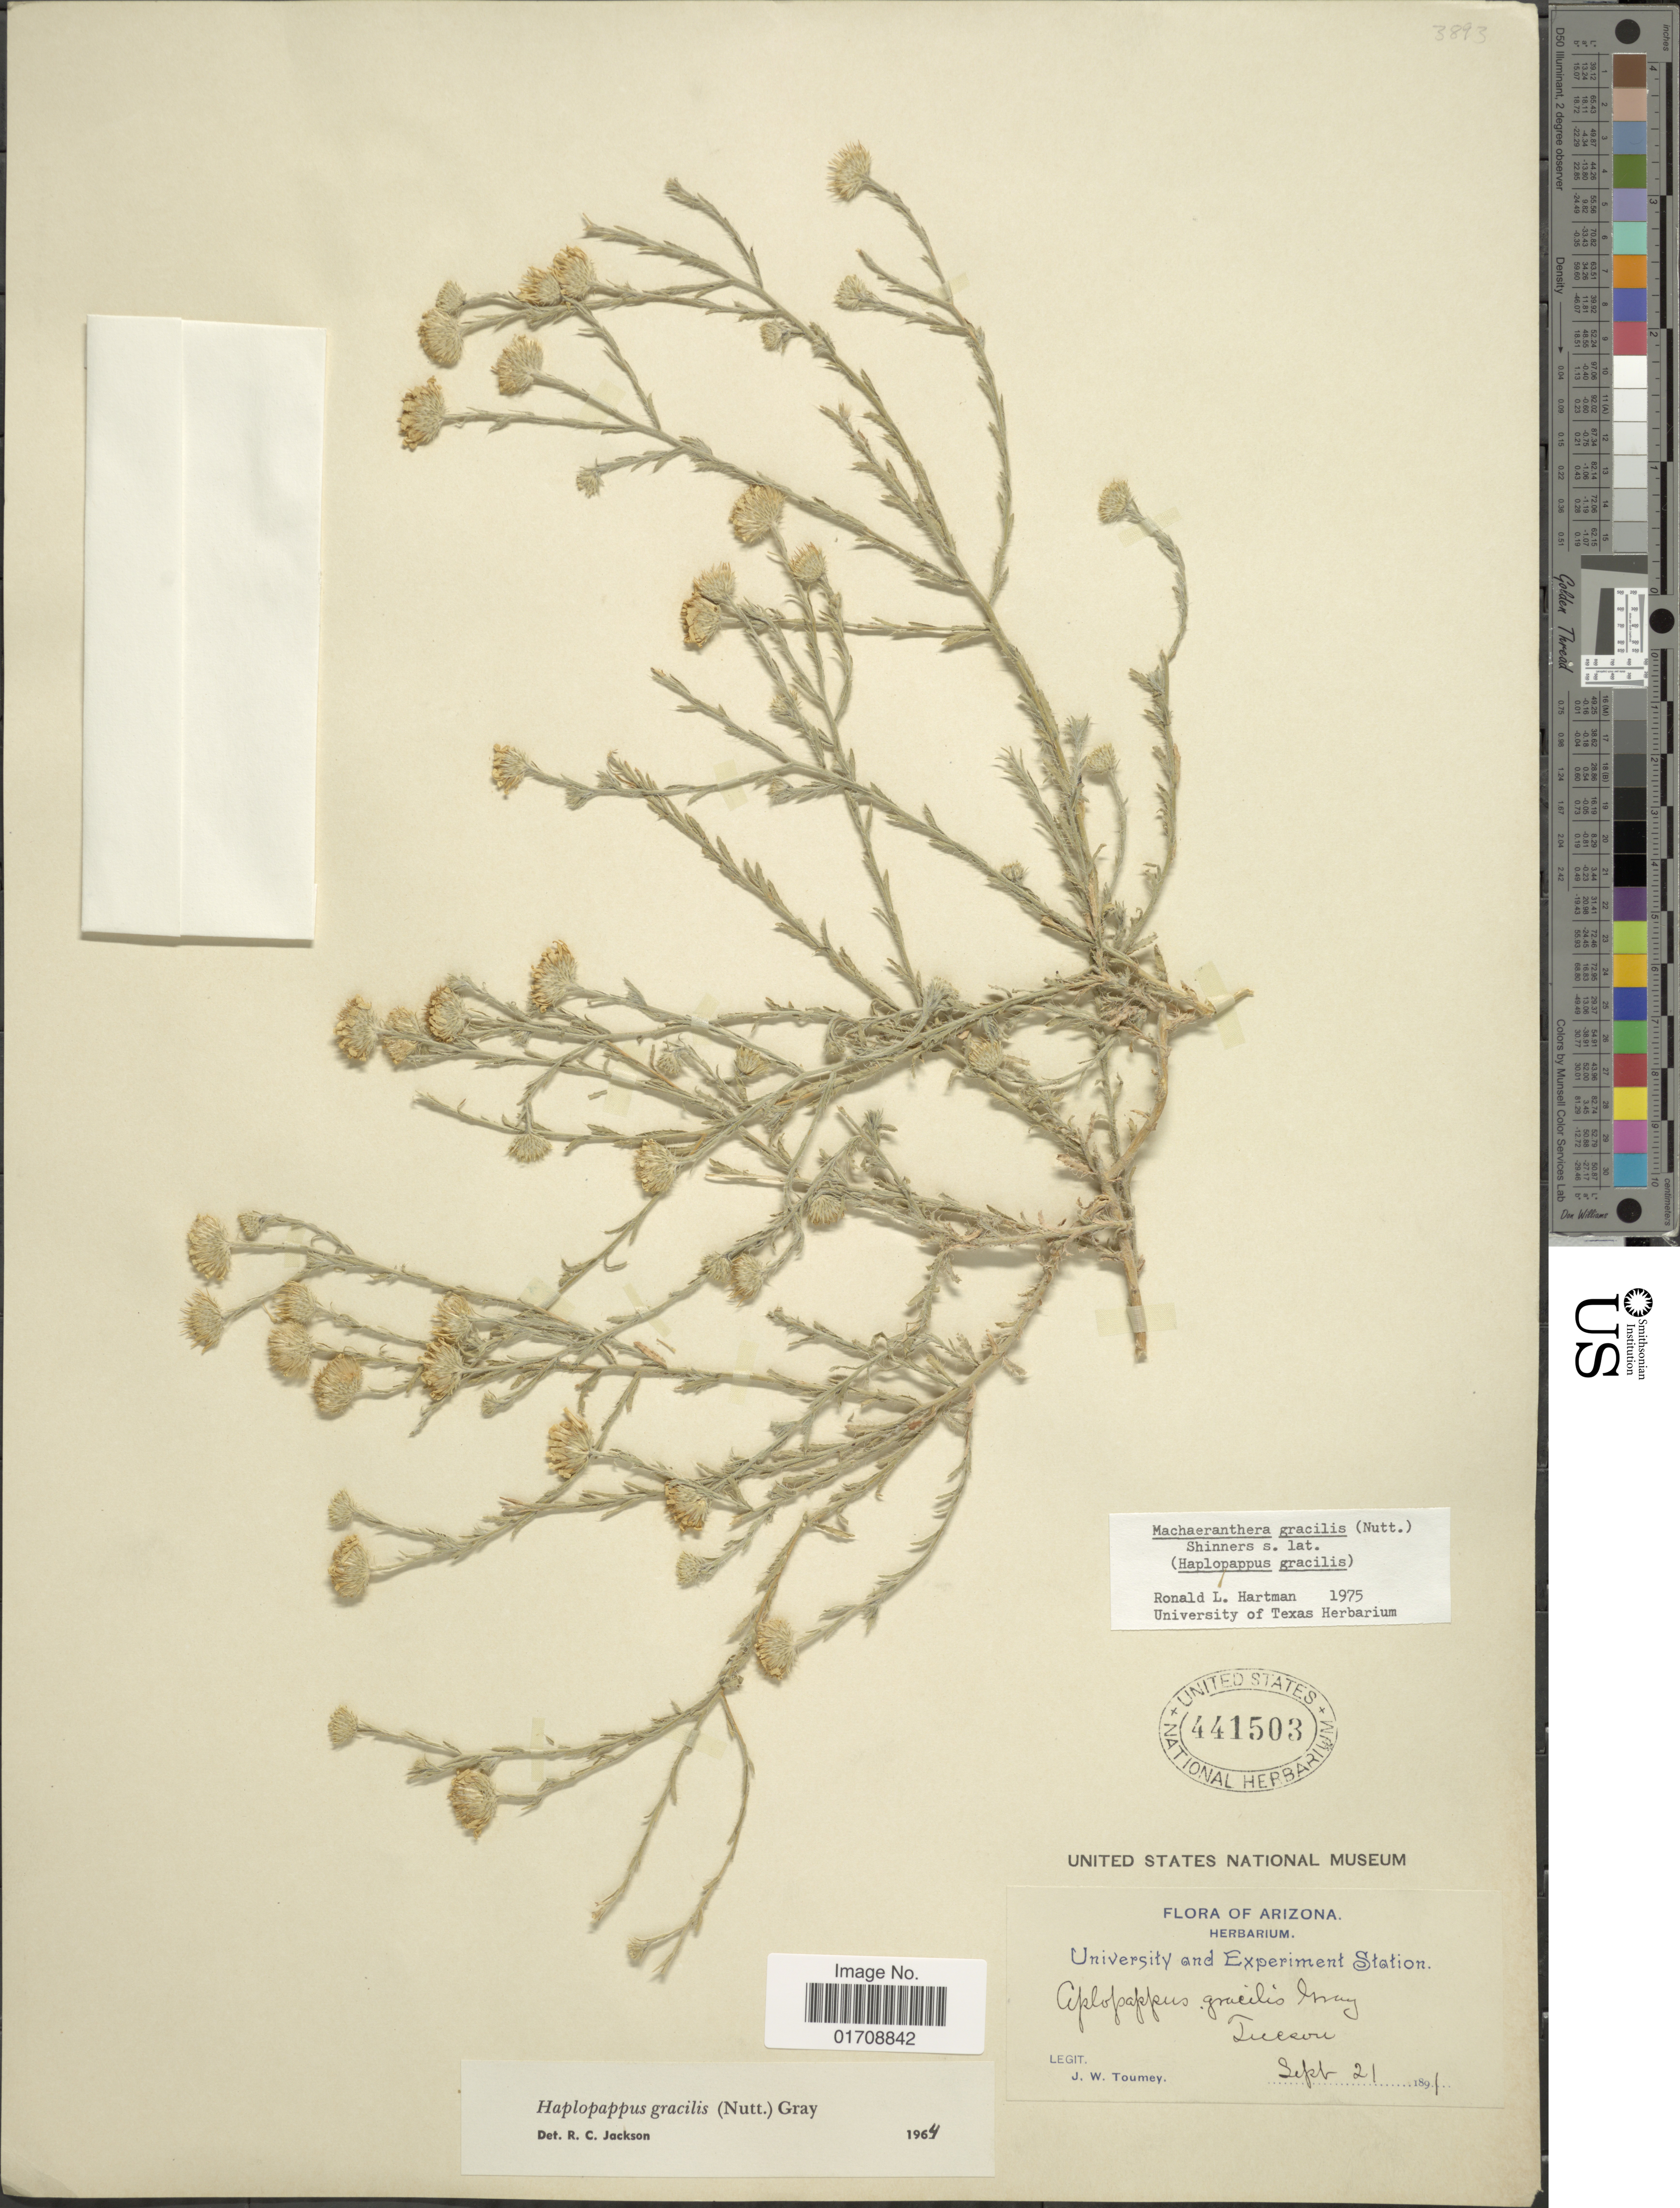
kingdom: Plantae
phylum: Tracheophyta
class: Magnoliopsida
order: Asterales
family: Asteraceae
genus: Machaeranthera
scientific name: Machaeranthera gracilis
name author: (Nutt.) Shinners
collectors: J. W. Toumey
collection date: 1891-09-21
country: United States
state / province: Arizona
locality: Tucson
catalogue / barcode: US 441503